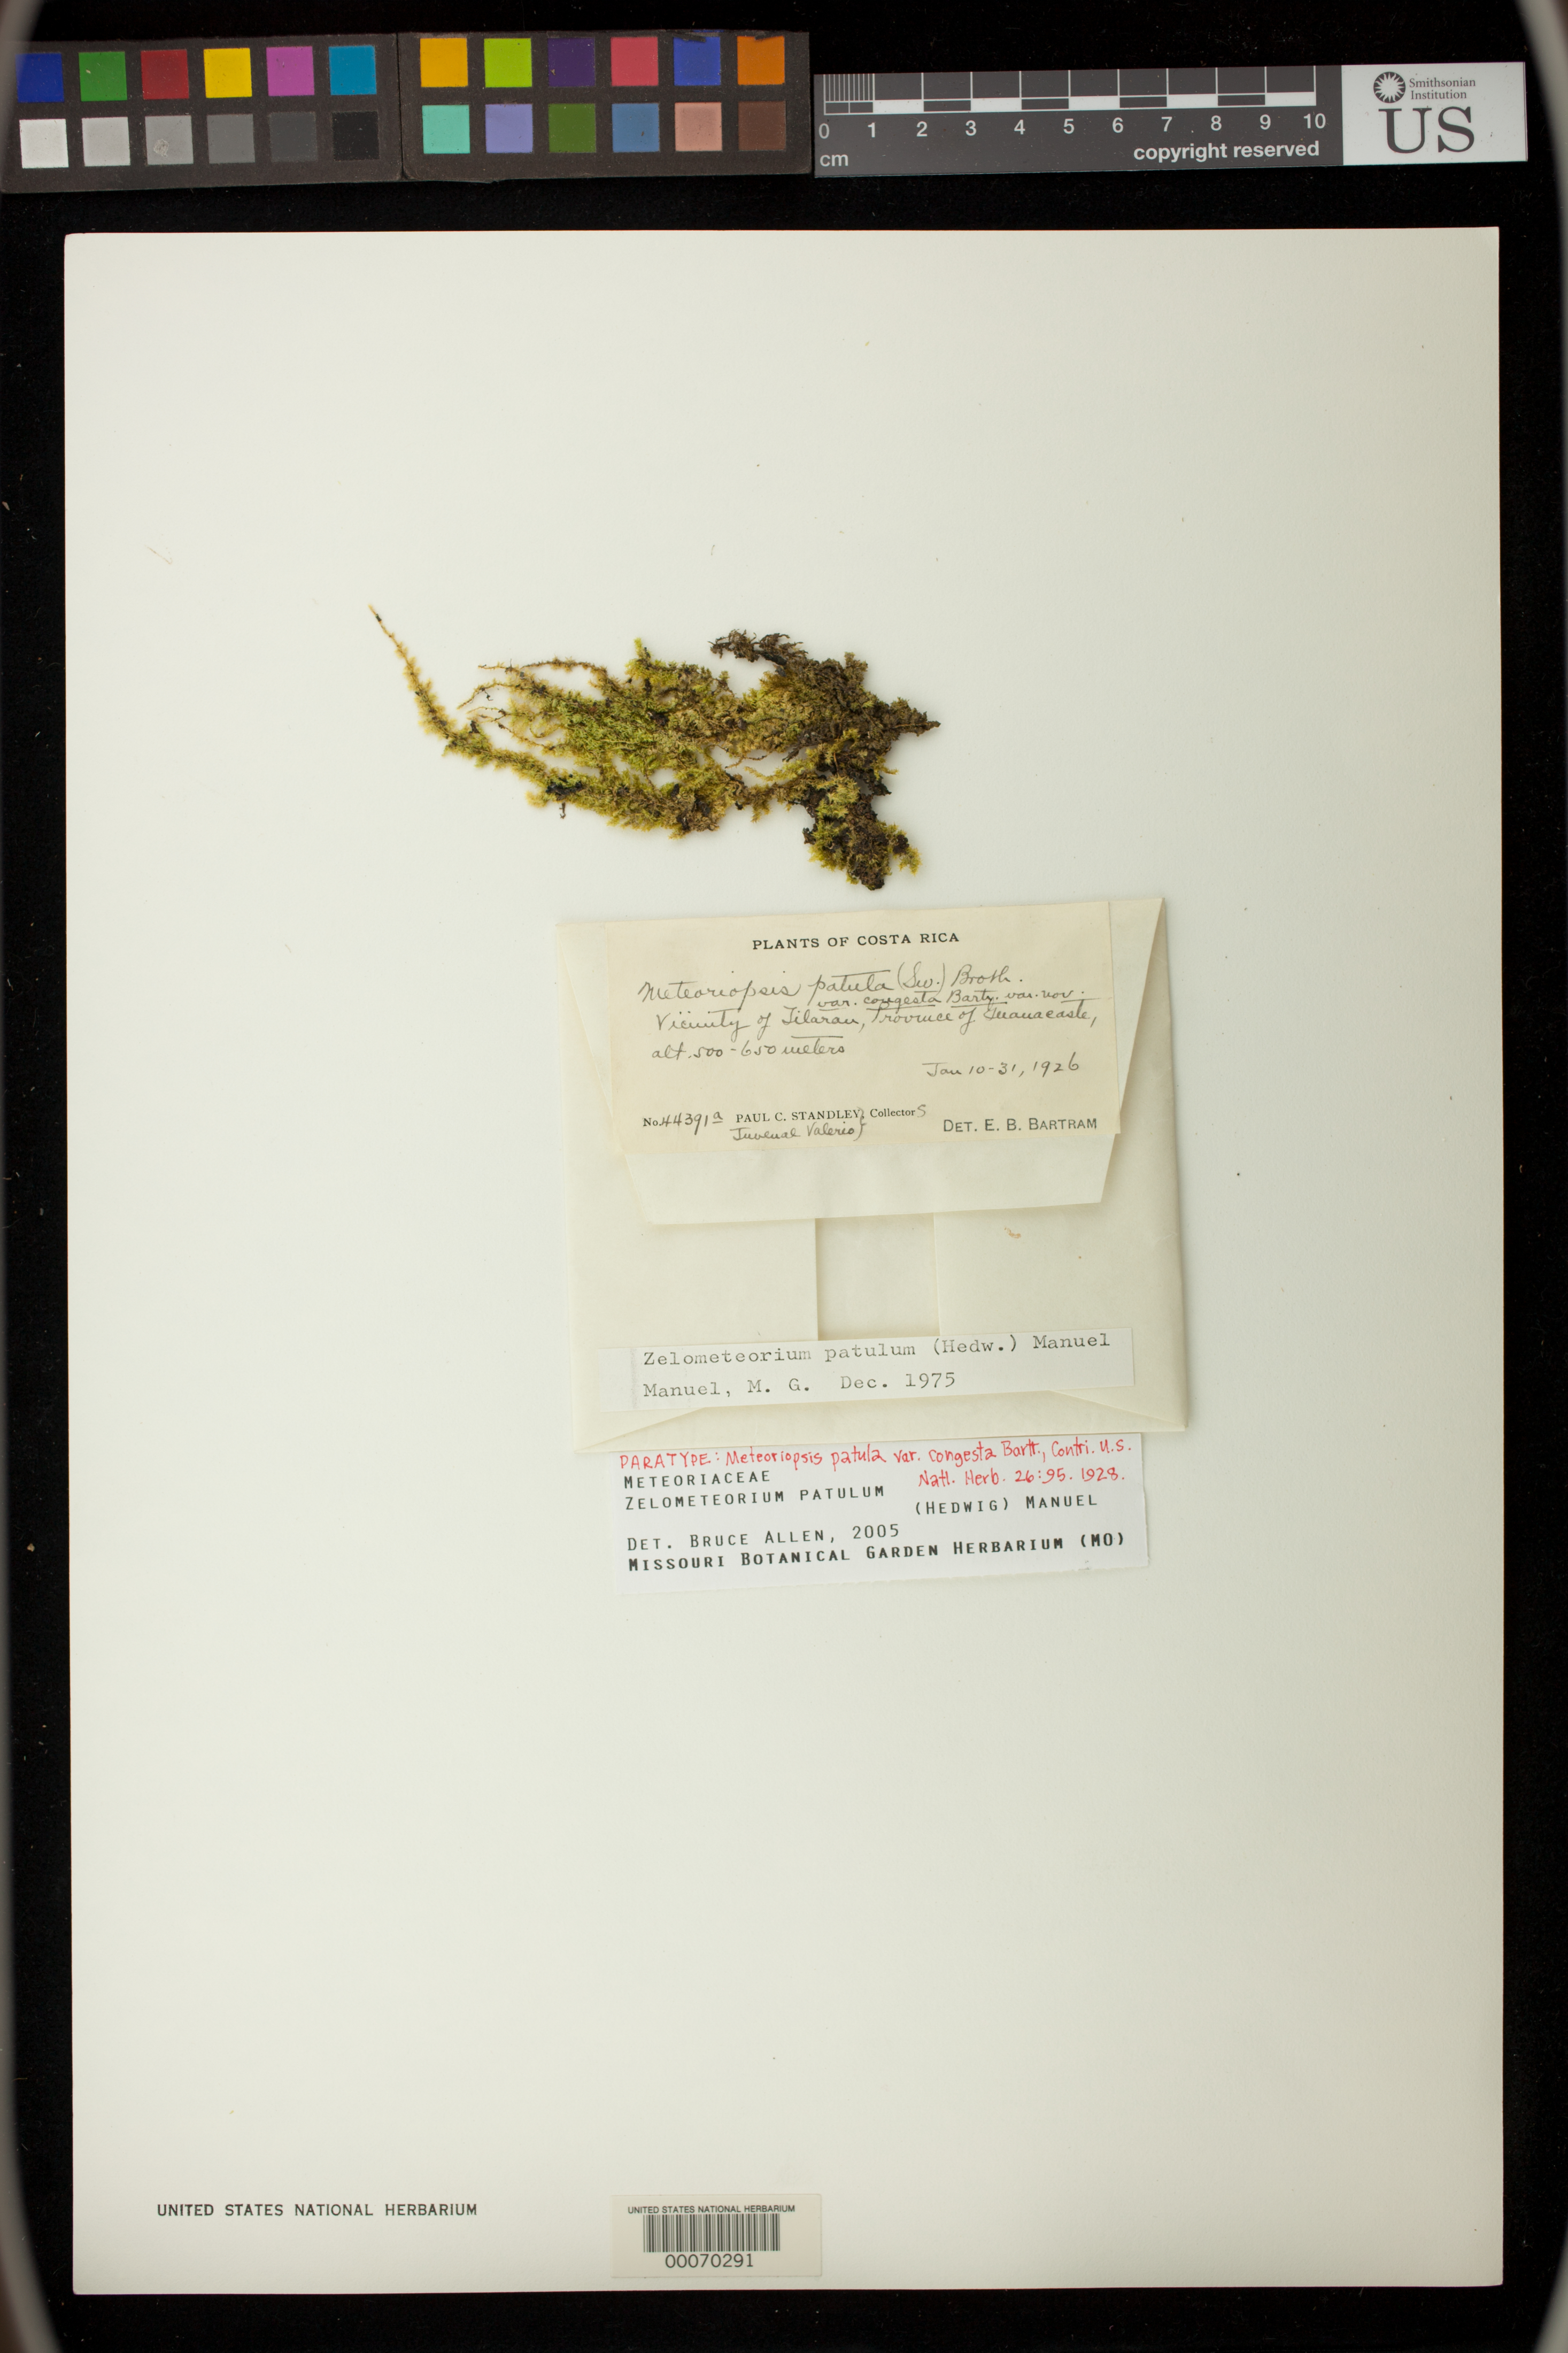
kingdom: Plantae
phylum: Bryophyta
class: Bryopsida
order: Hypnales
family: Meteoriaceae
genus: Meteoriopsis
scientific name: Meteoriopsis patula var. congesta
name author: Broth.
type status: Paratype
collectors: P. C. Standley & J. Valerio R.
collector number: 44391a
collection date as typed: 10 Jan 1926 to 31 Jan 1926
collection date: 1926-01-10/1926-01-31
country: Costa Rica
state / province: Guanacaste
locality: Tilaran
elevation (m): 500